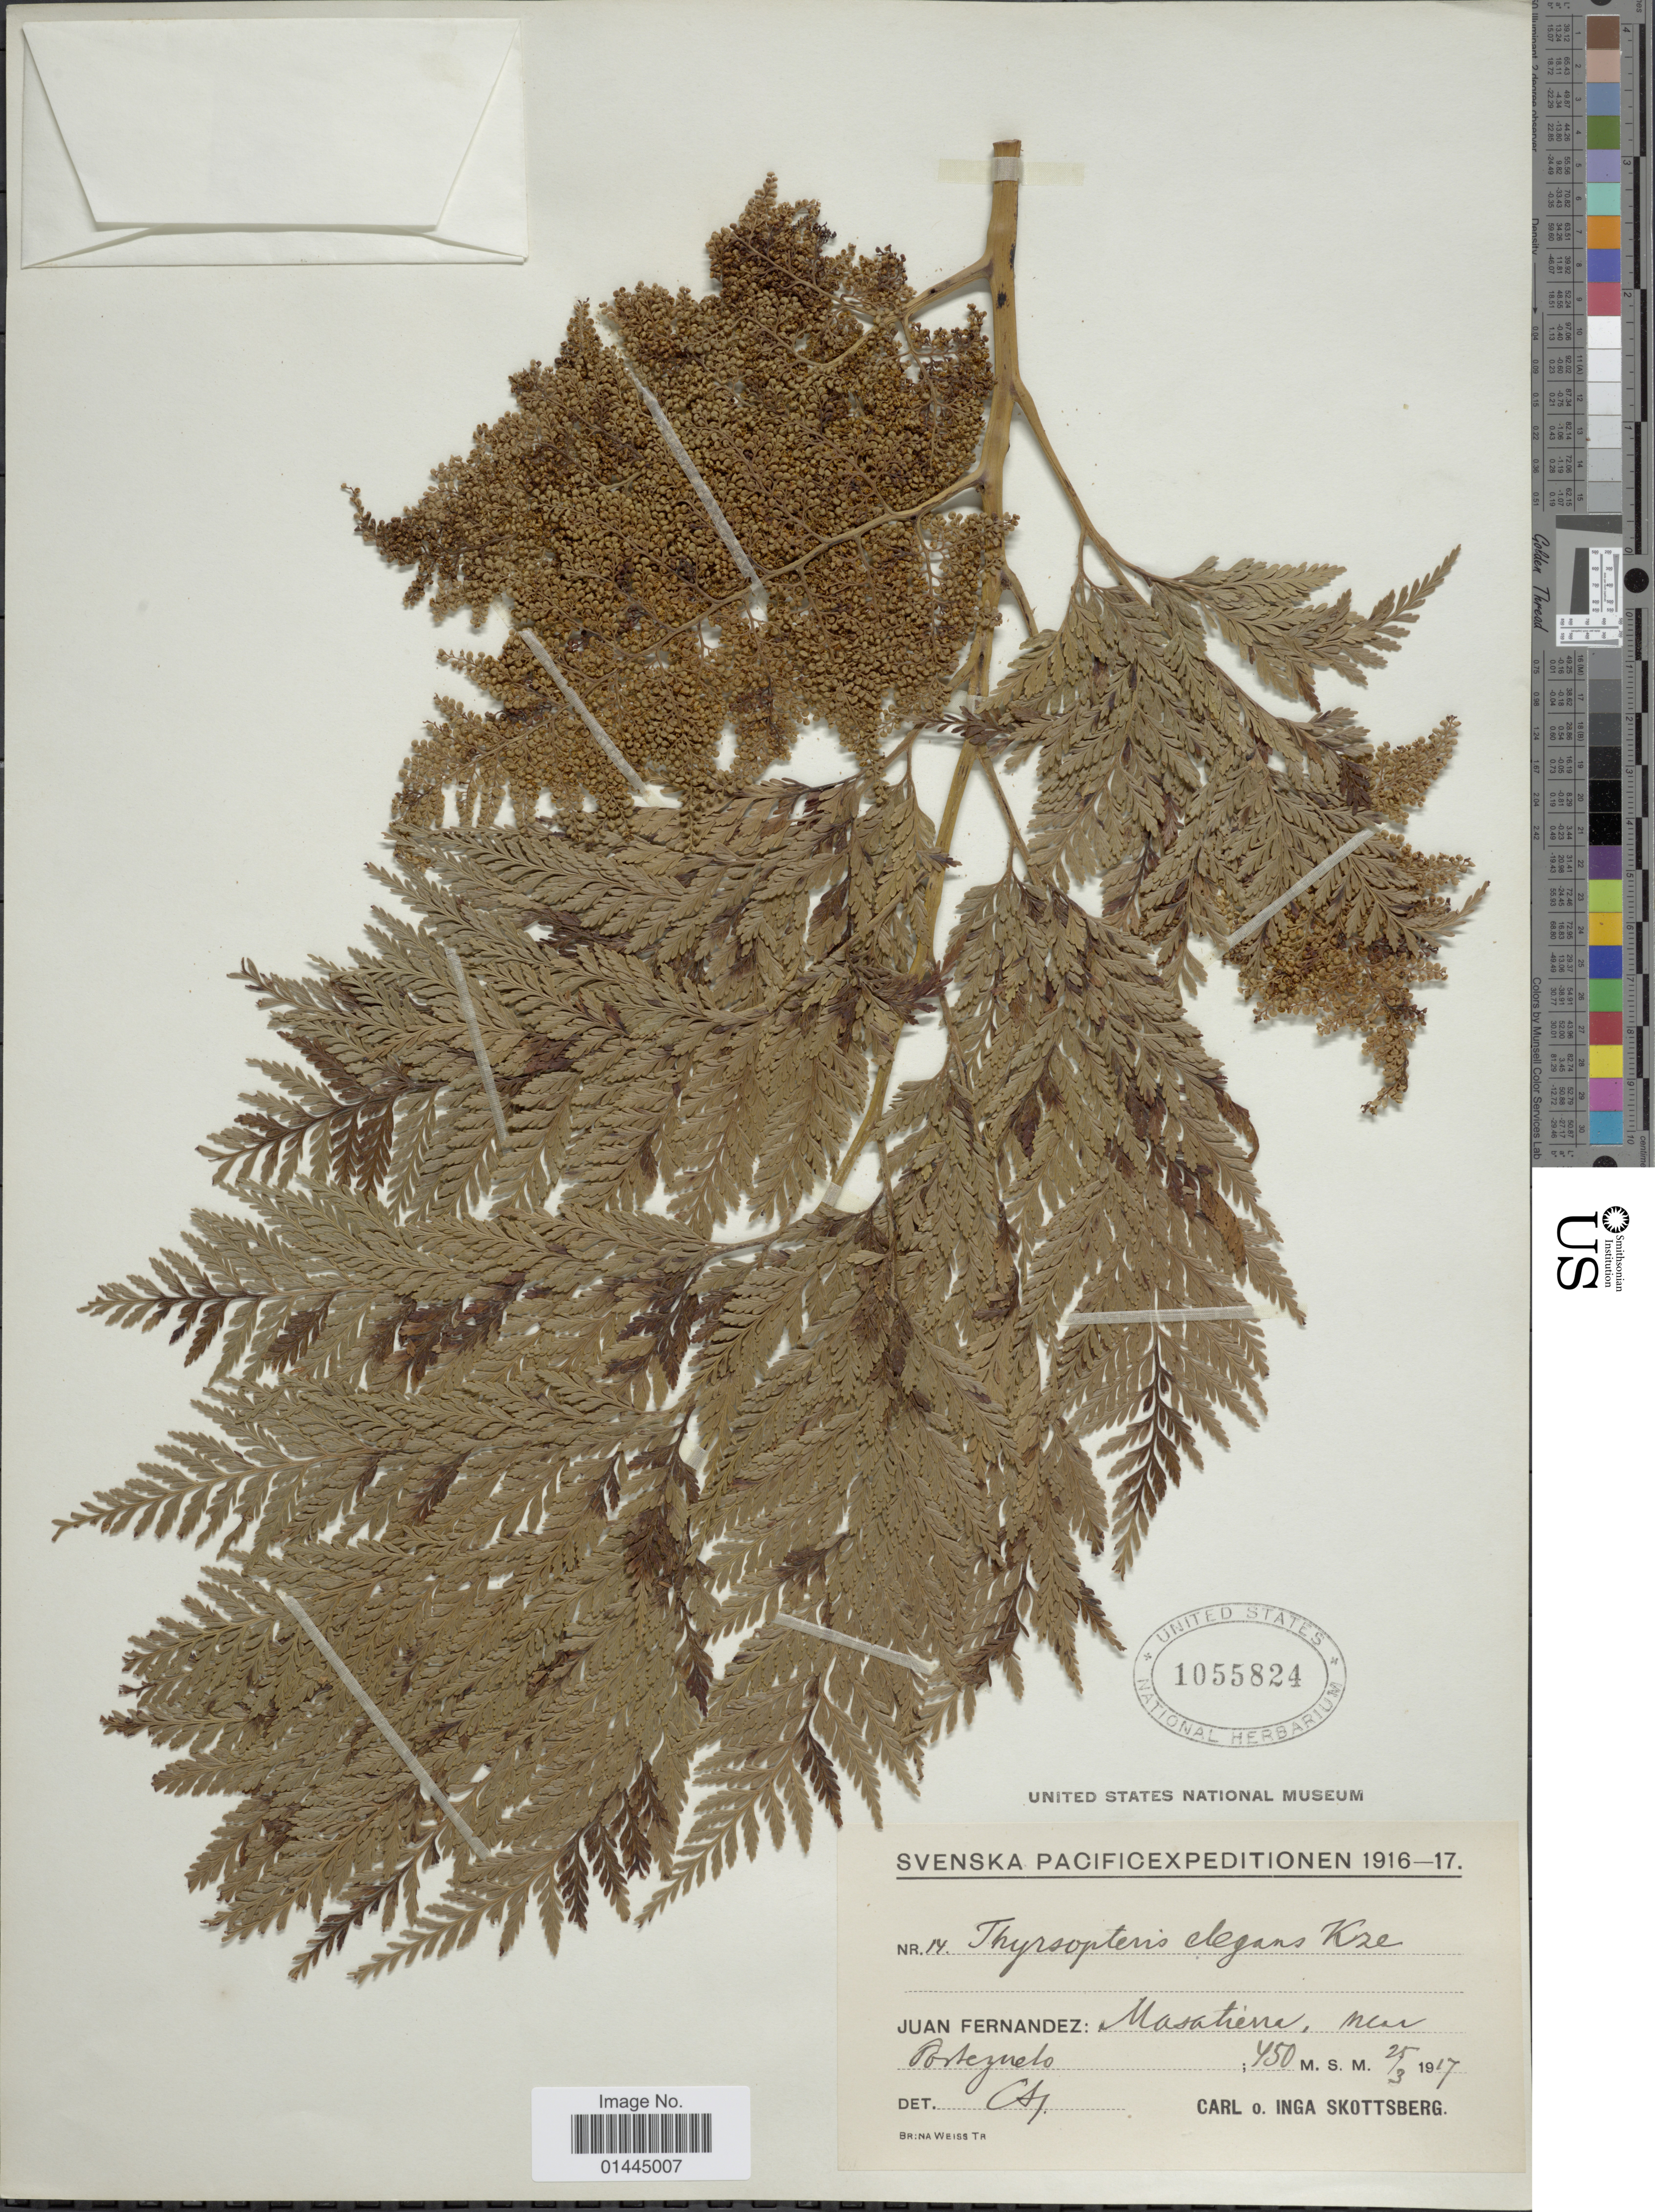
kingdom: Plantae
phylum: Tracheophyta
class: Polypodiopsida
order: Cyatheales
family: Thyrsopteridaceae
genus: Thyrsopteris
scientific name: Thyrsopteris elegans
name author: Kunze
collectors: C. Skottsberg & I. Skottsberg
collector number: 14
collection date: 1917-03-25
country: Chile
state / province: Valparaíso (V)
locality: Svenska Pacific, Juan Fernandez: Masatierra, near Portezuelo.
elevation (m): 450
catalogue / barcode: US 1055824